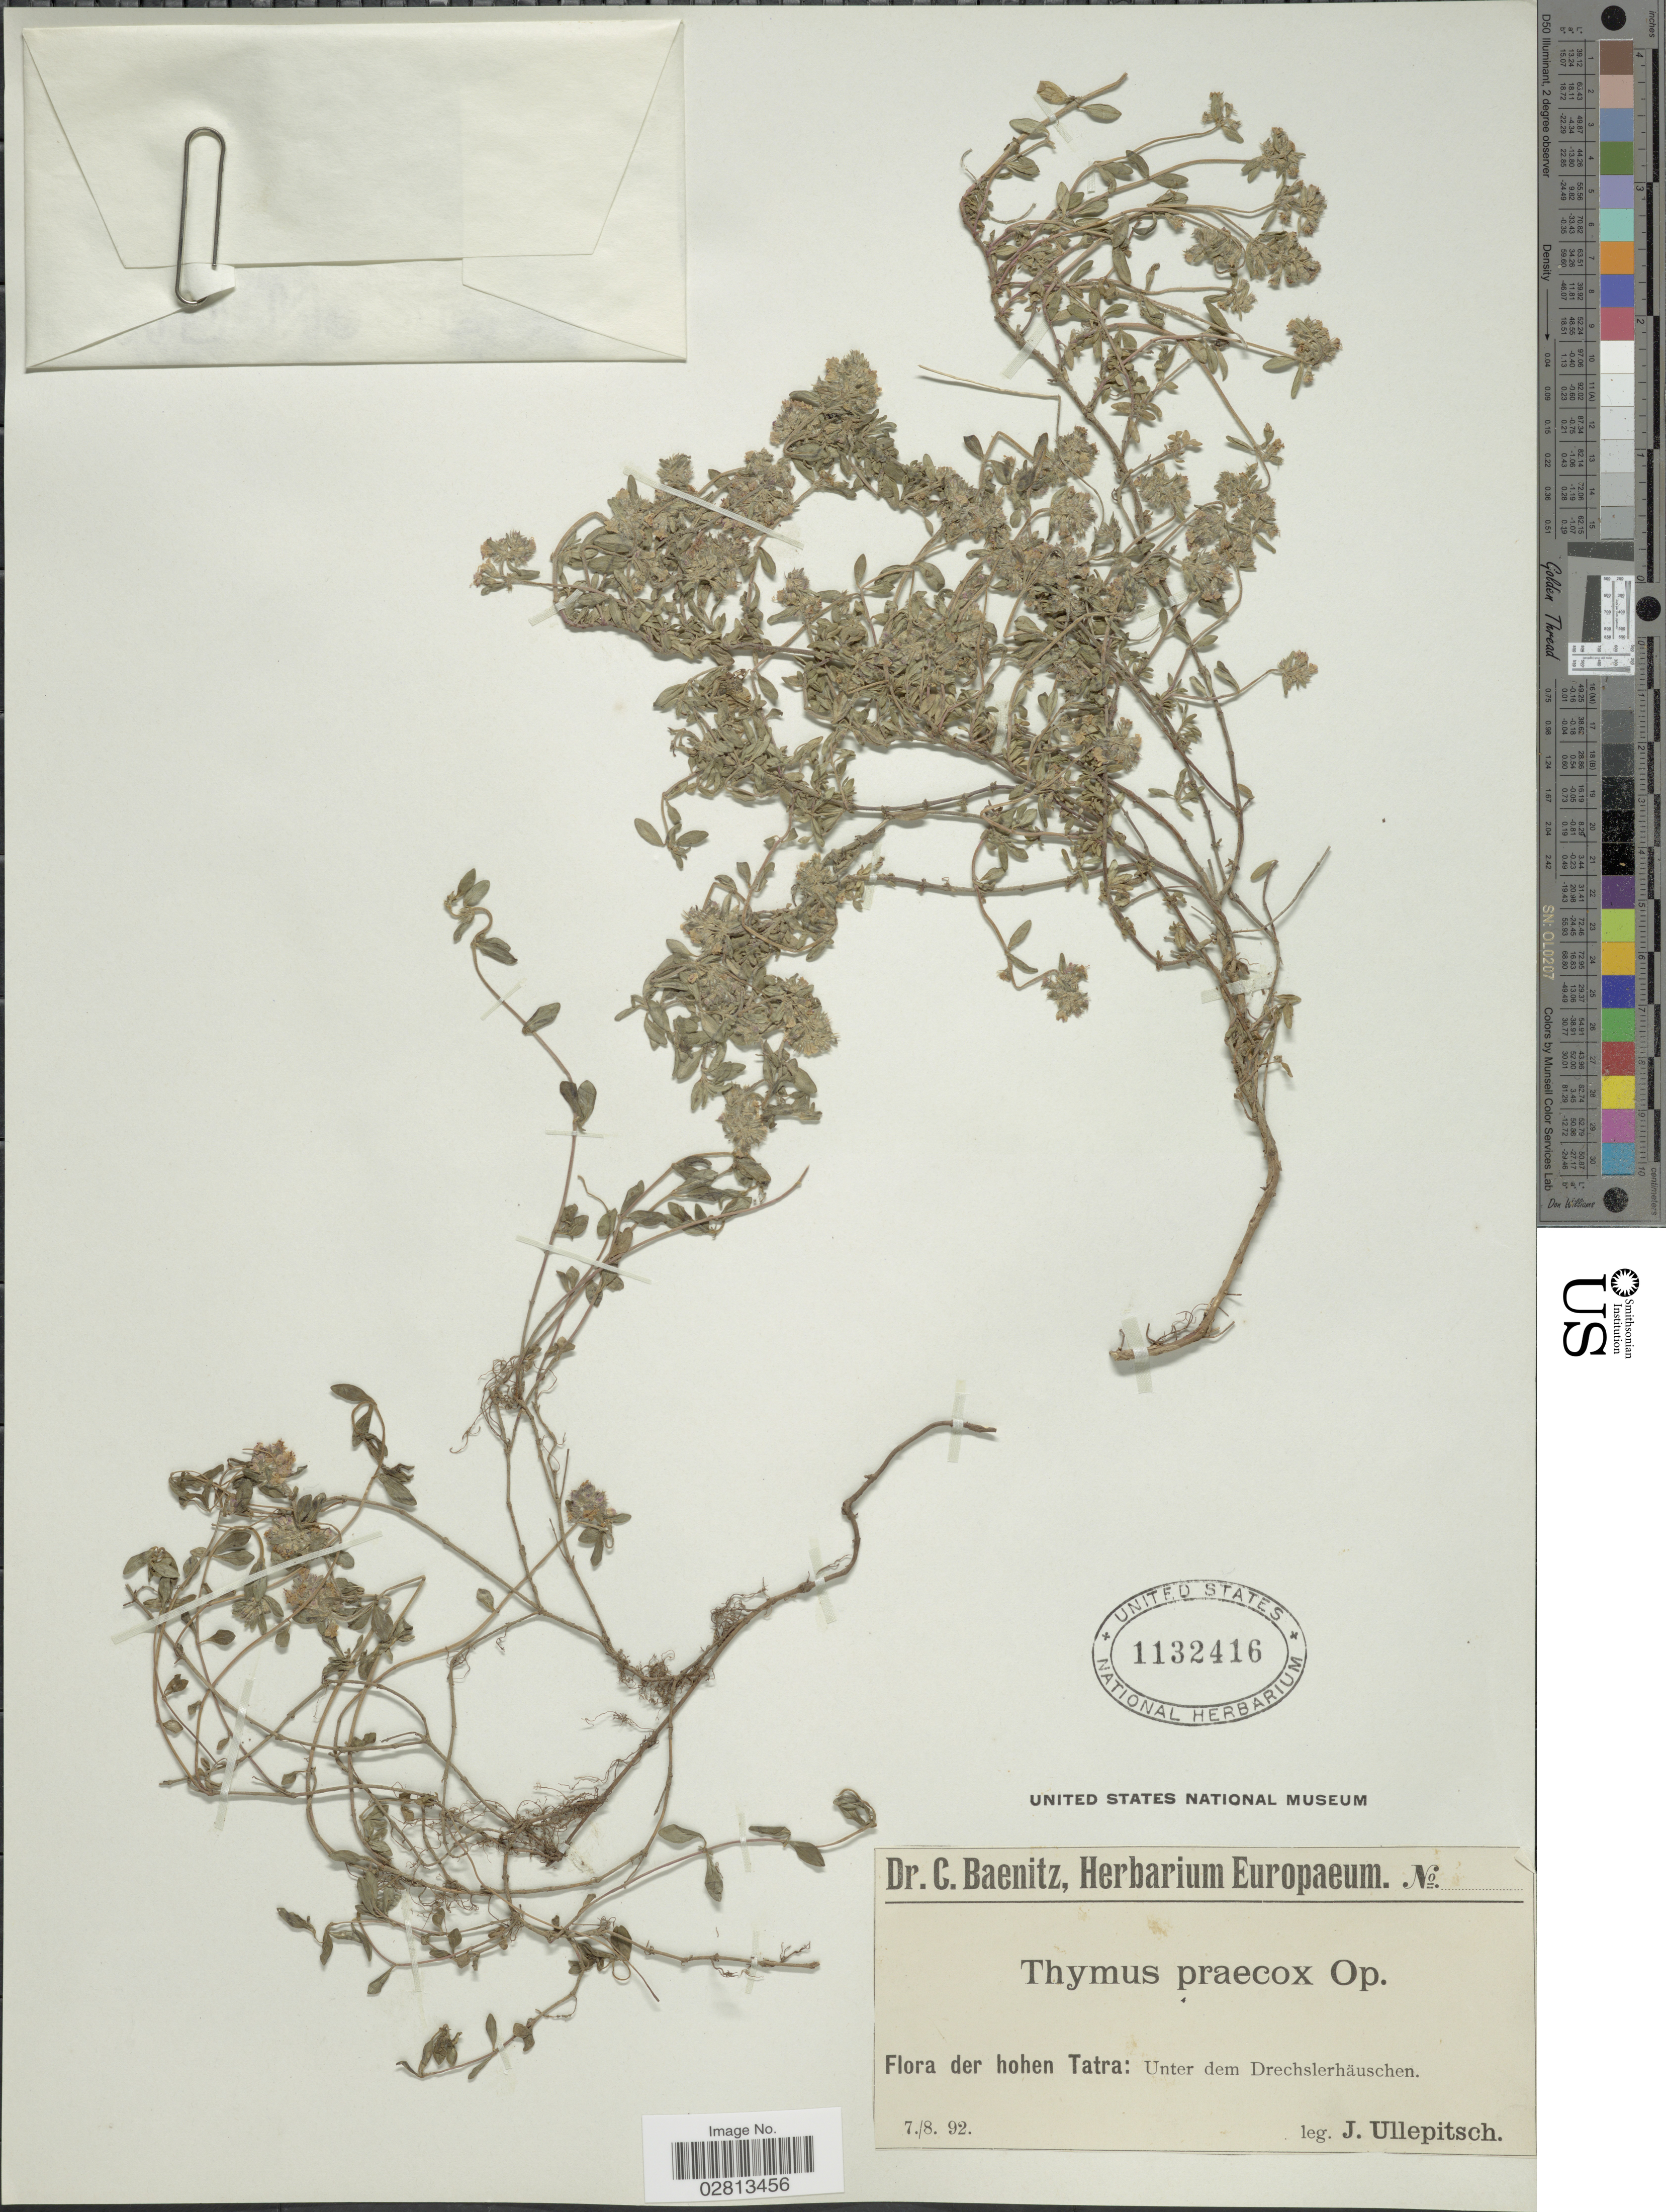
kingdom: Plantae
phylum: Tracheophyta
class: Magnoliopsida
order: Lamiales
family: Lamiaceae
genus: Thymus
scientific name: Thymus praecox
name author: Opiz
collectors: J. Ullepitsch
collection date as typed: Transcribed d/m/y: 7/8/92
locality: Hohen Tatra: Unter dem Drechslerhäuschen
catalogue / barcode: US 1132416